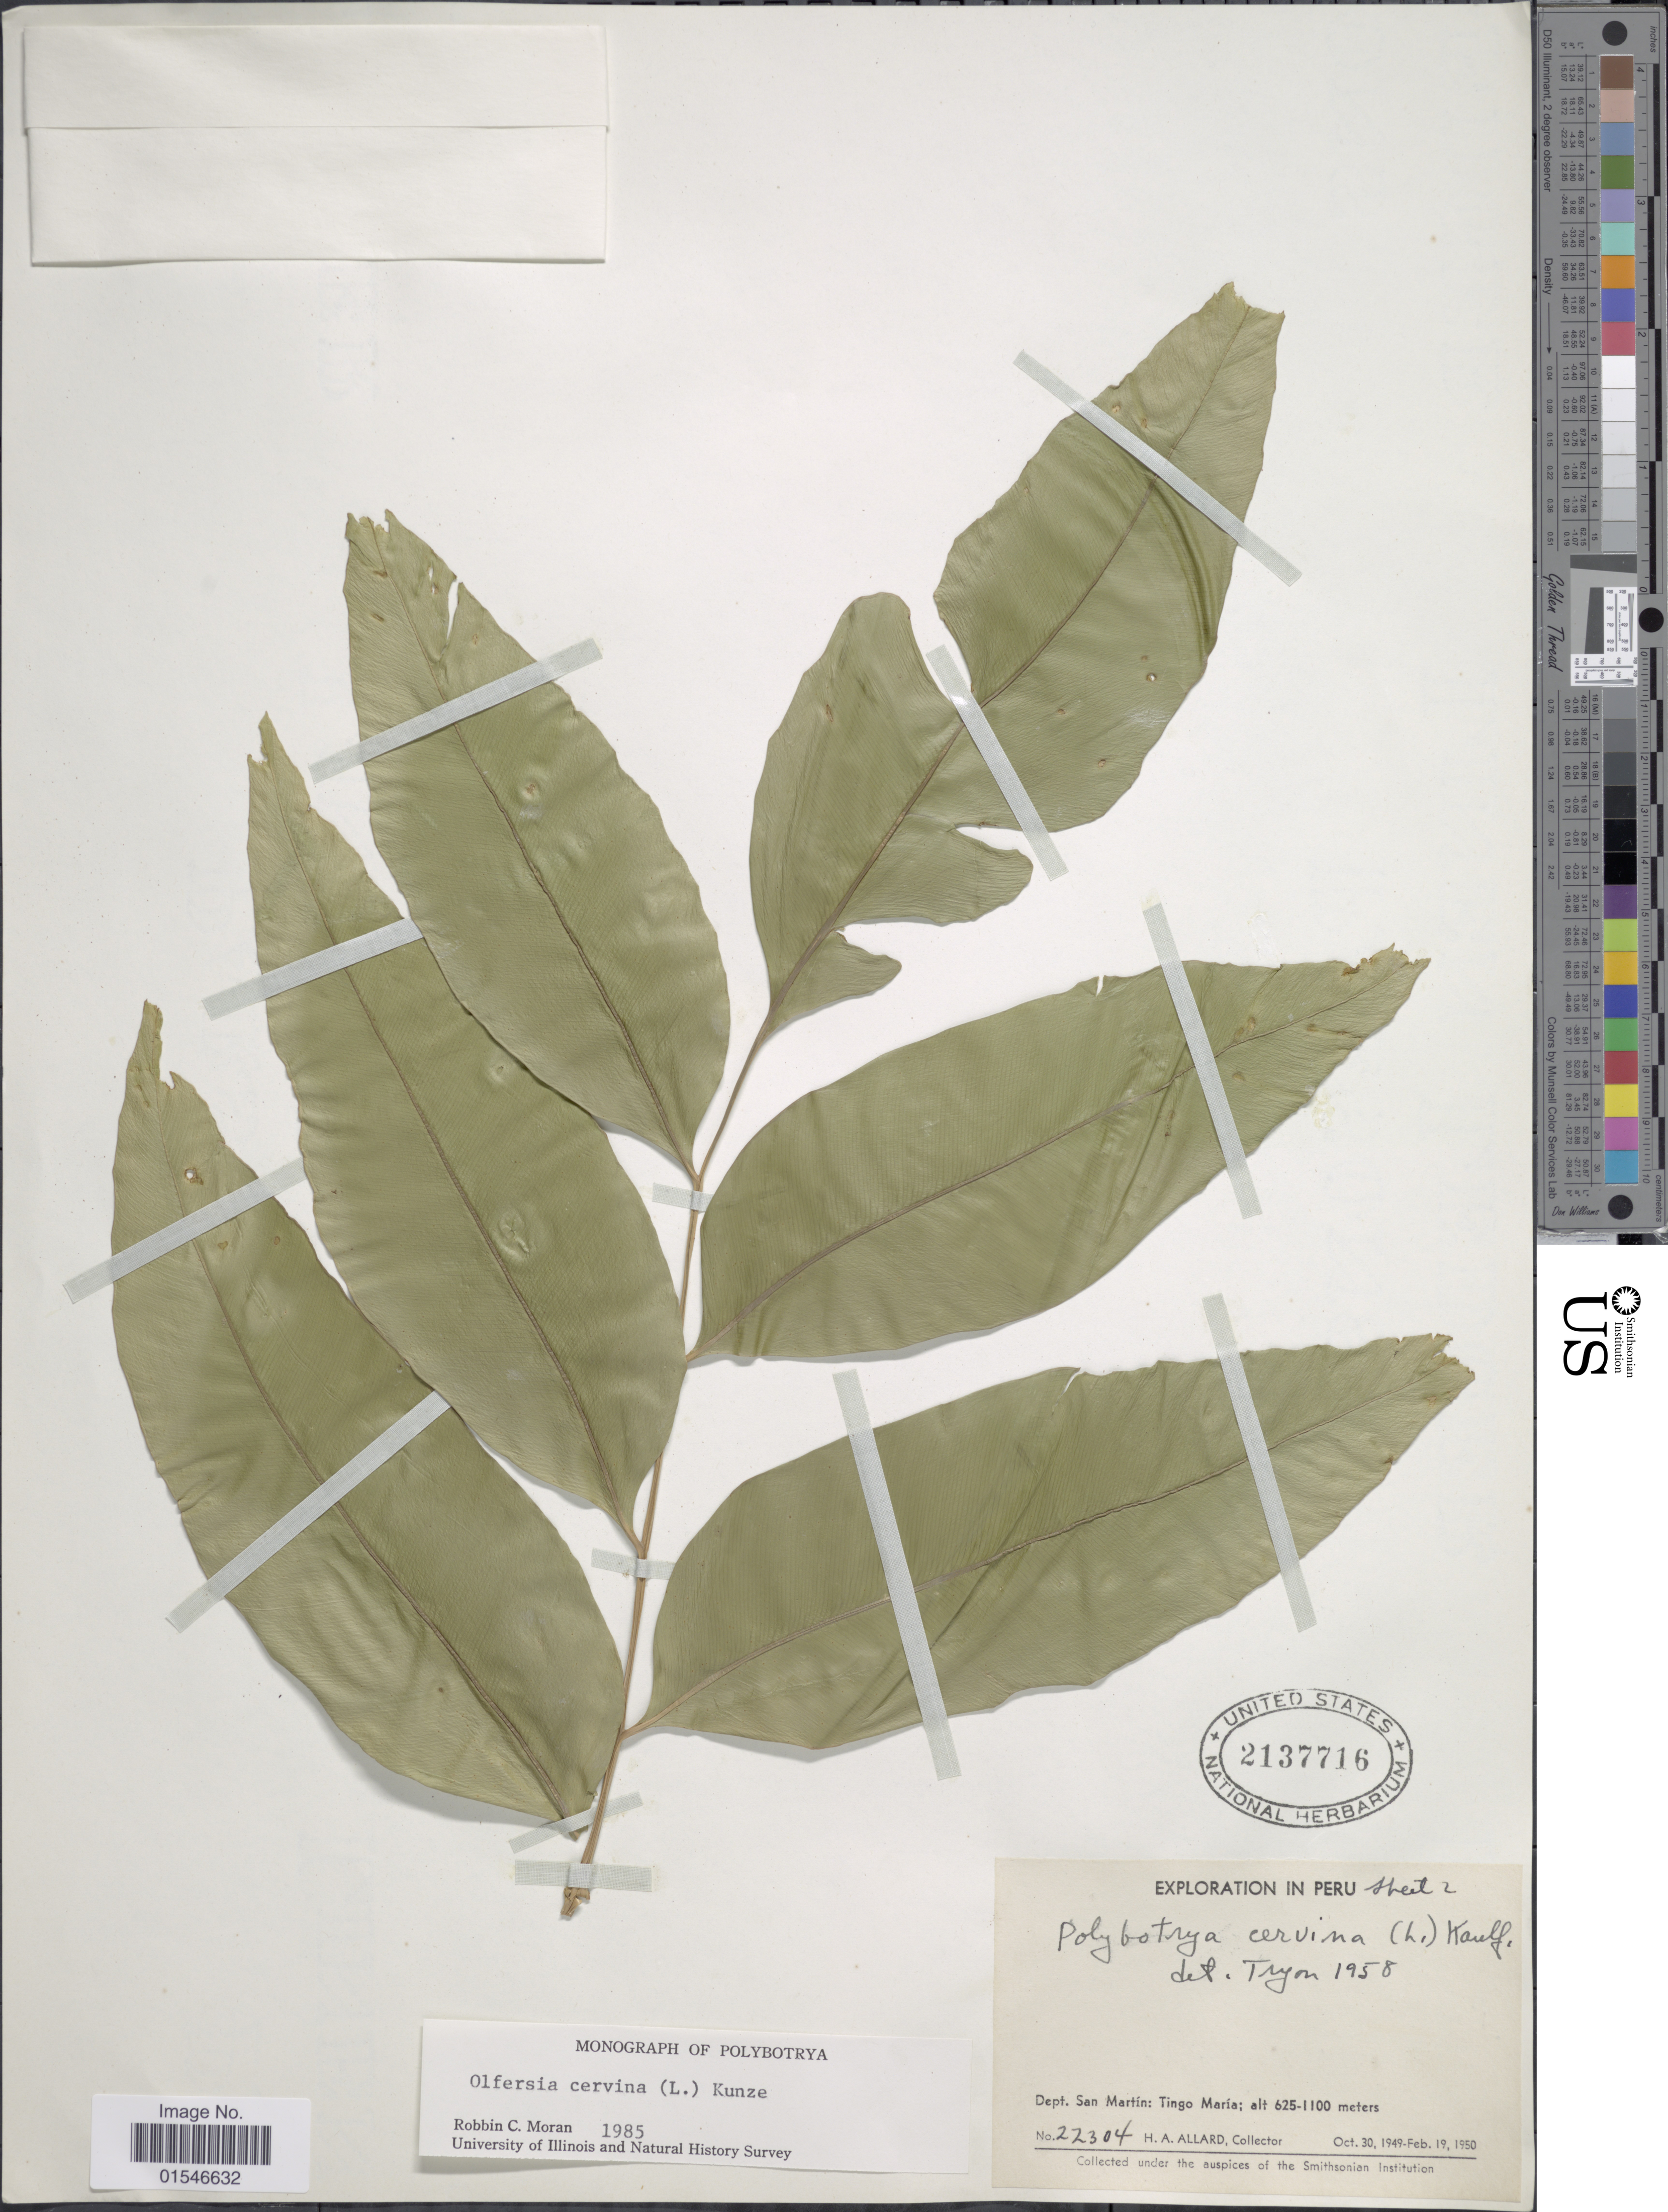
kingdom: Plantae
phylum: Tracheophyta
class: Polypodiopsida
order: Polypodiales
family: Dryopteridaceae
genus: Olfersia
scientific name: Olfersia cervina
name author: (L.) Kunze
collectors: H. A. Allard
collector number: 22304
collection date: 1949-10-30/1950-02-19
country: Peru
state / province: San Martín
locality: Tingo María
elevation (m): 625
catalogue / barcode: US 2137716